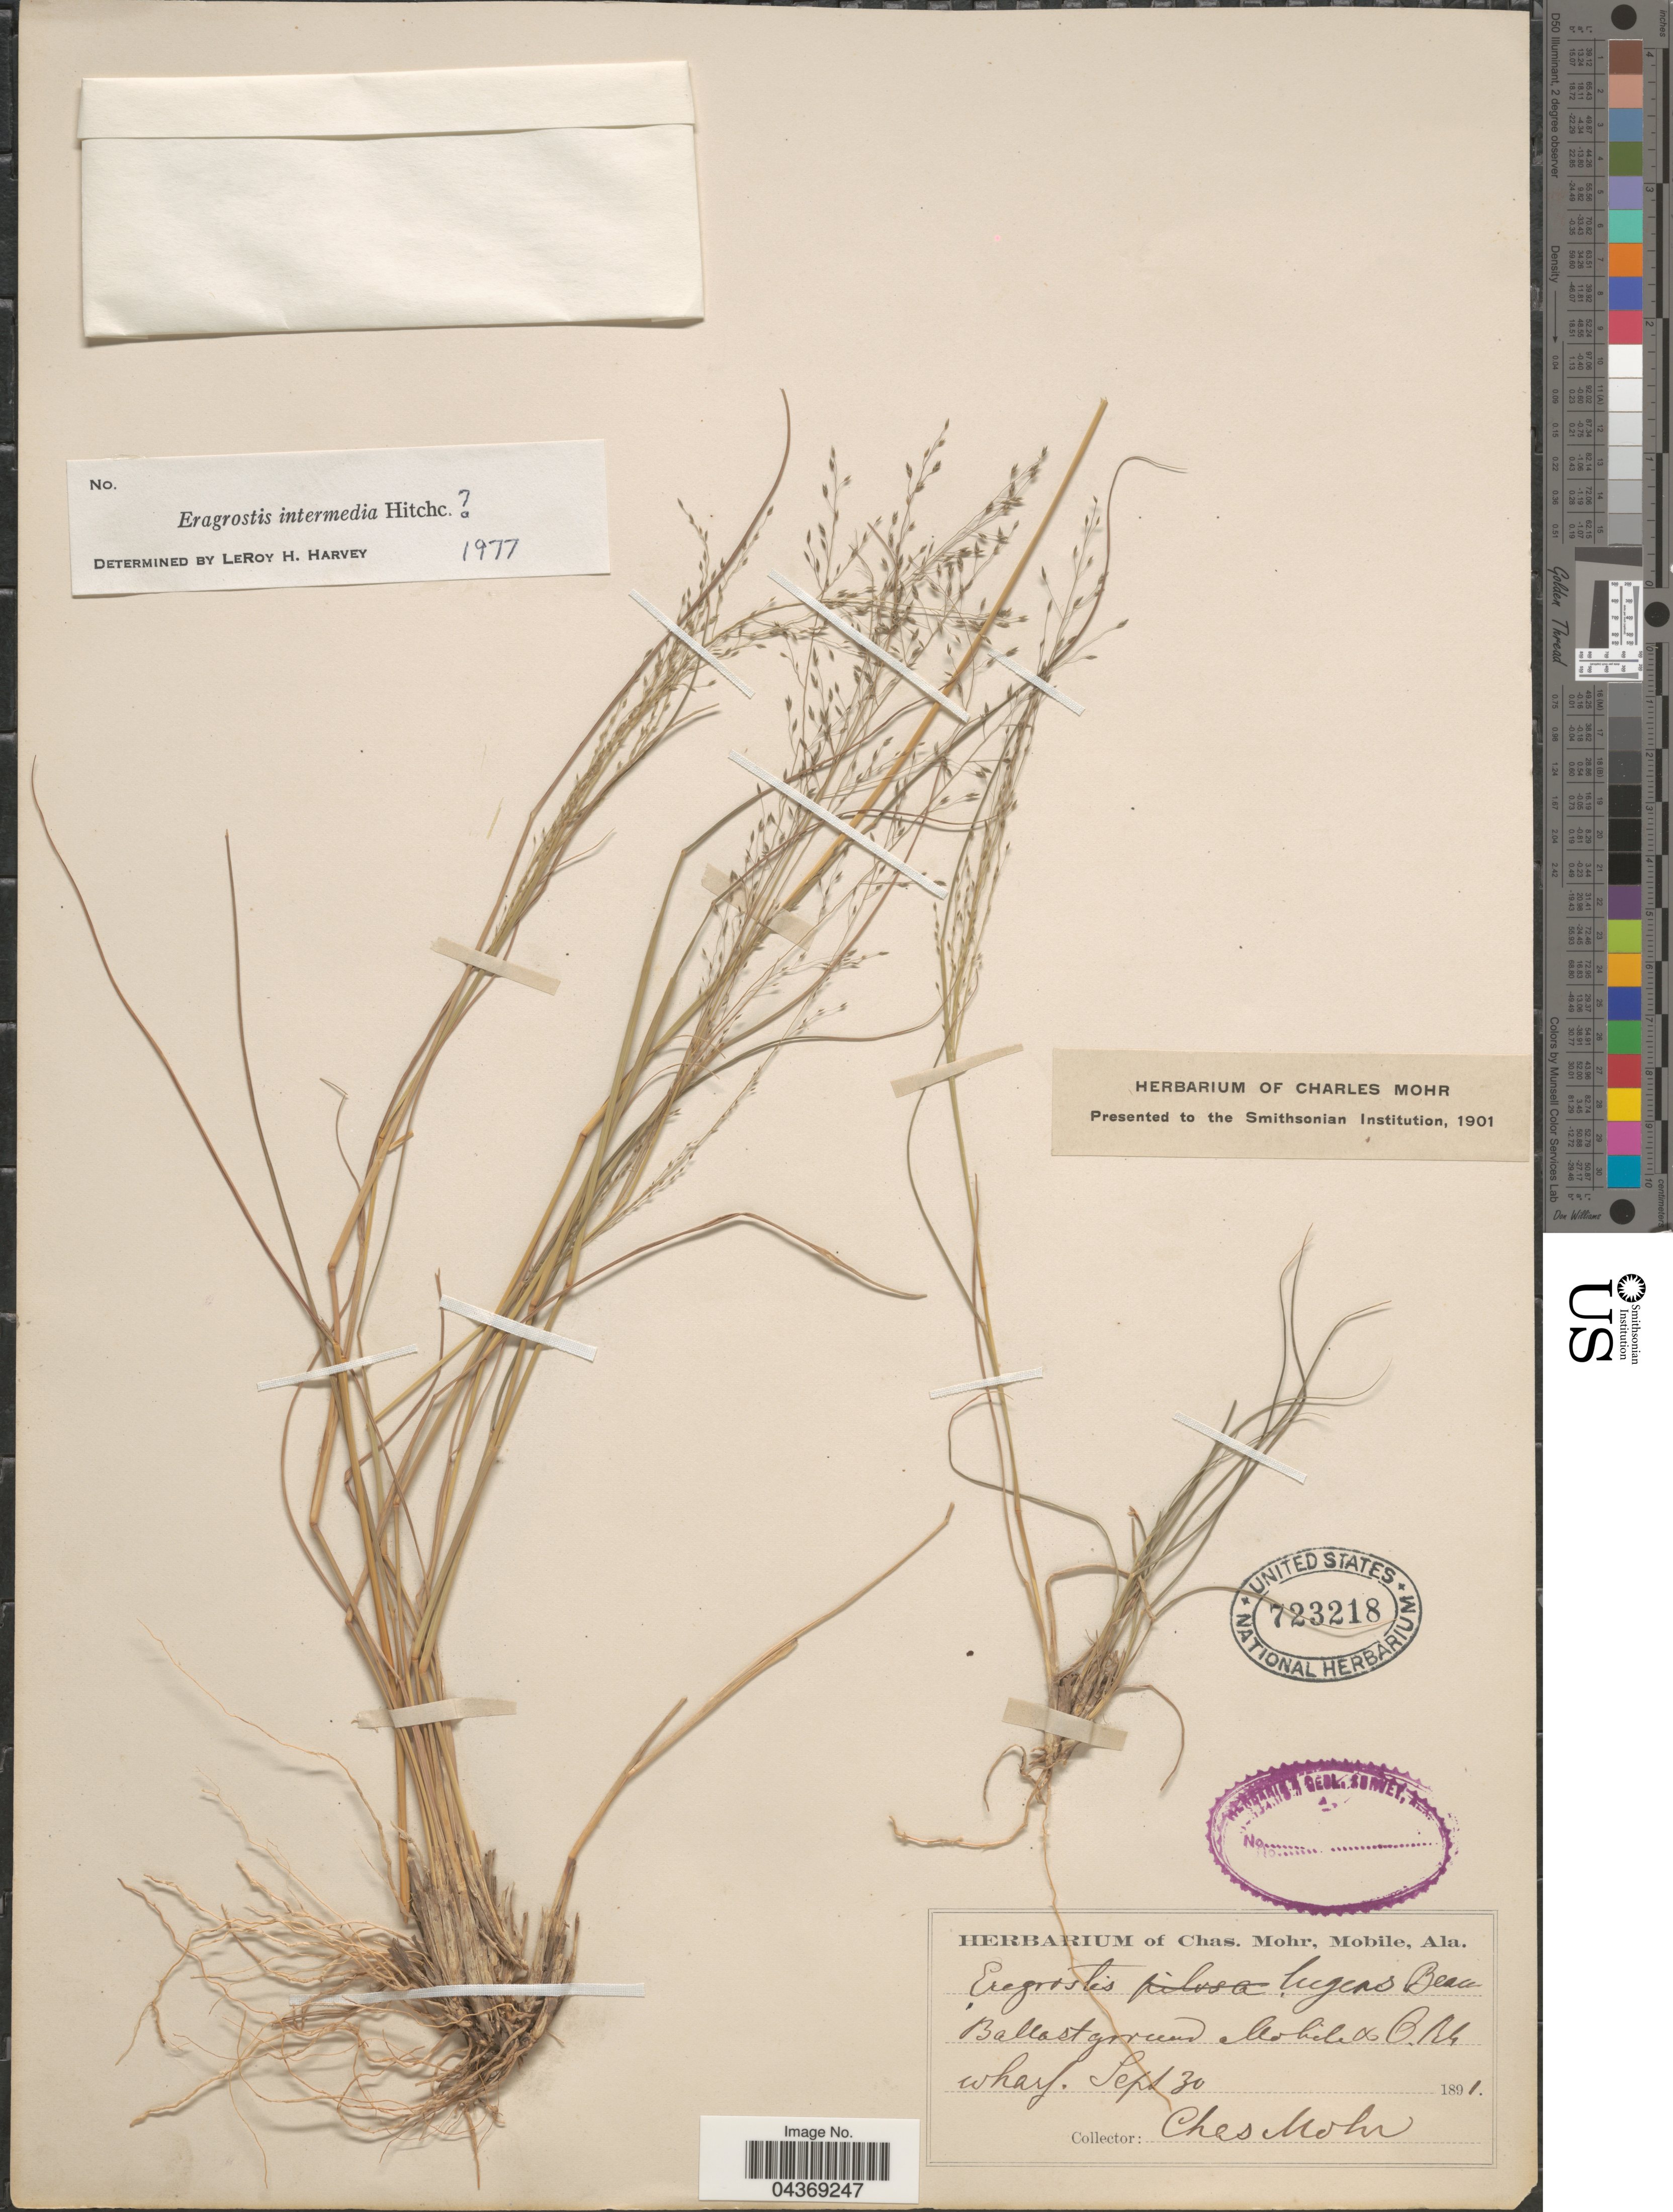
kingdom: Plantae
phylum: Tracheophyta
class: Liliopsida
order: Poales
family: Poaceae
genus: Eragrostis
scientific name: Eragrostis intermedia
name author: Hitchc.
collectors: Mohr, C. T. (herbarium)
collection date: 1891-09-30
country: United States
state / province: Alabama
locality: Ballast ground. Mobile & O RR wharf.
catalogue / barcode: US 723218